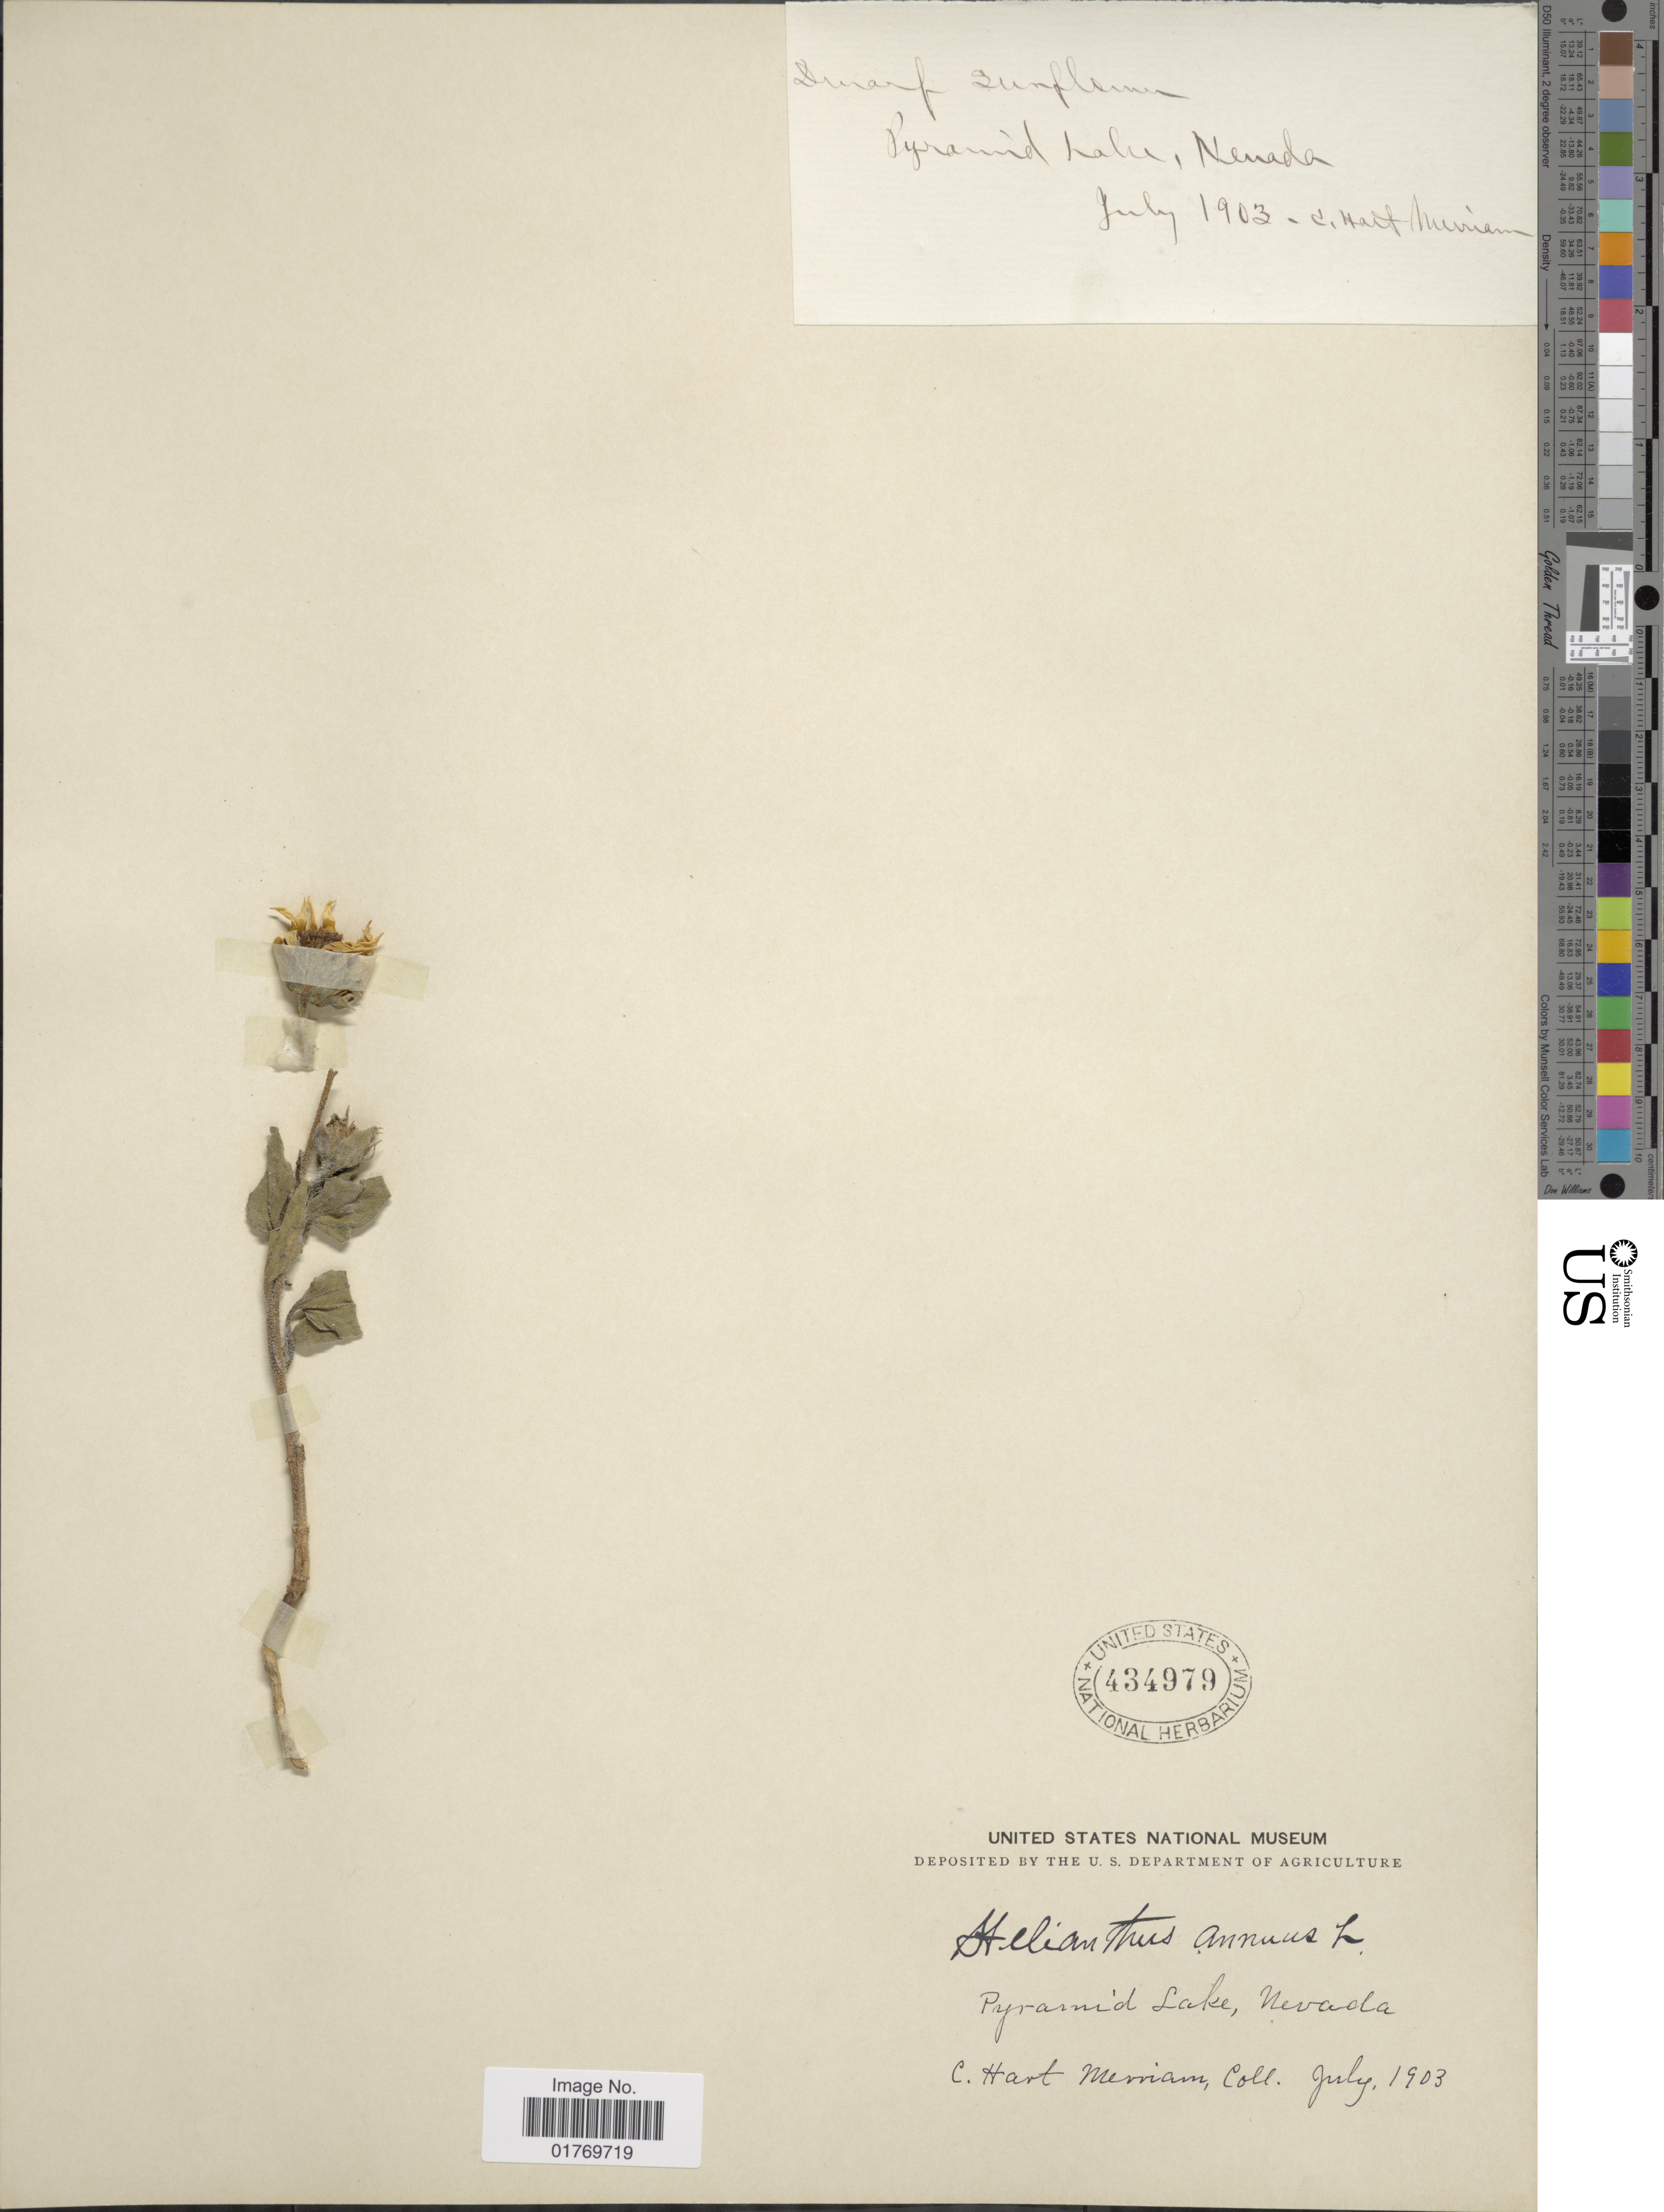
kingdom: Plantae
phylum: Tracheophyta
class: Magnoliopsida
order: Asterales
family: Asteraceae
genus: Helianthus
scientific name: Helianthus annuus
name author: L.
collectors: C. Merriam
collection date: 1903-07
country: United States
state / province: Nevada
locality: Pyramid Lake, Nevada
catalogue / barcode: US 434979